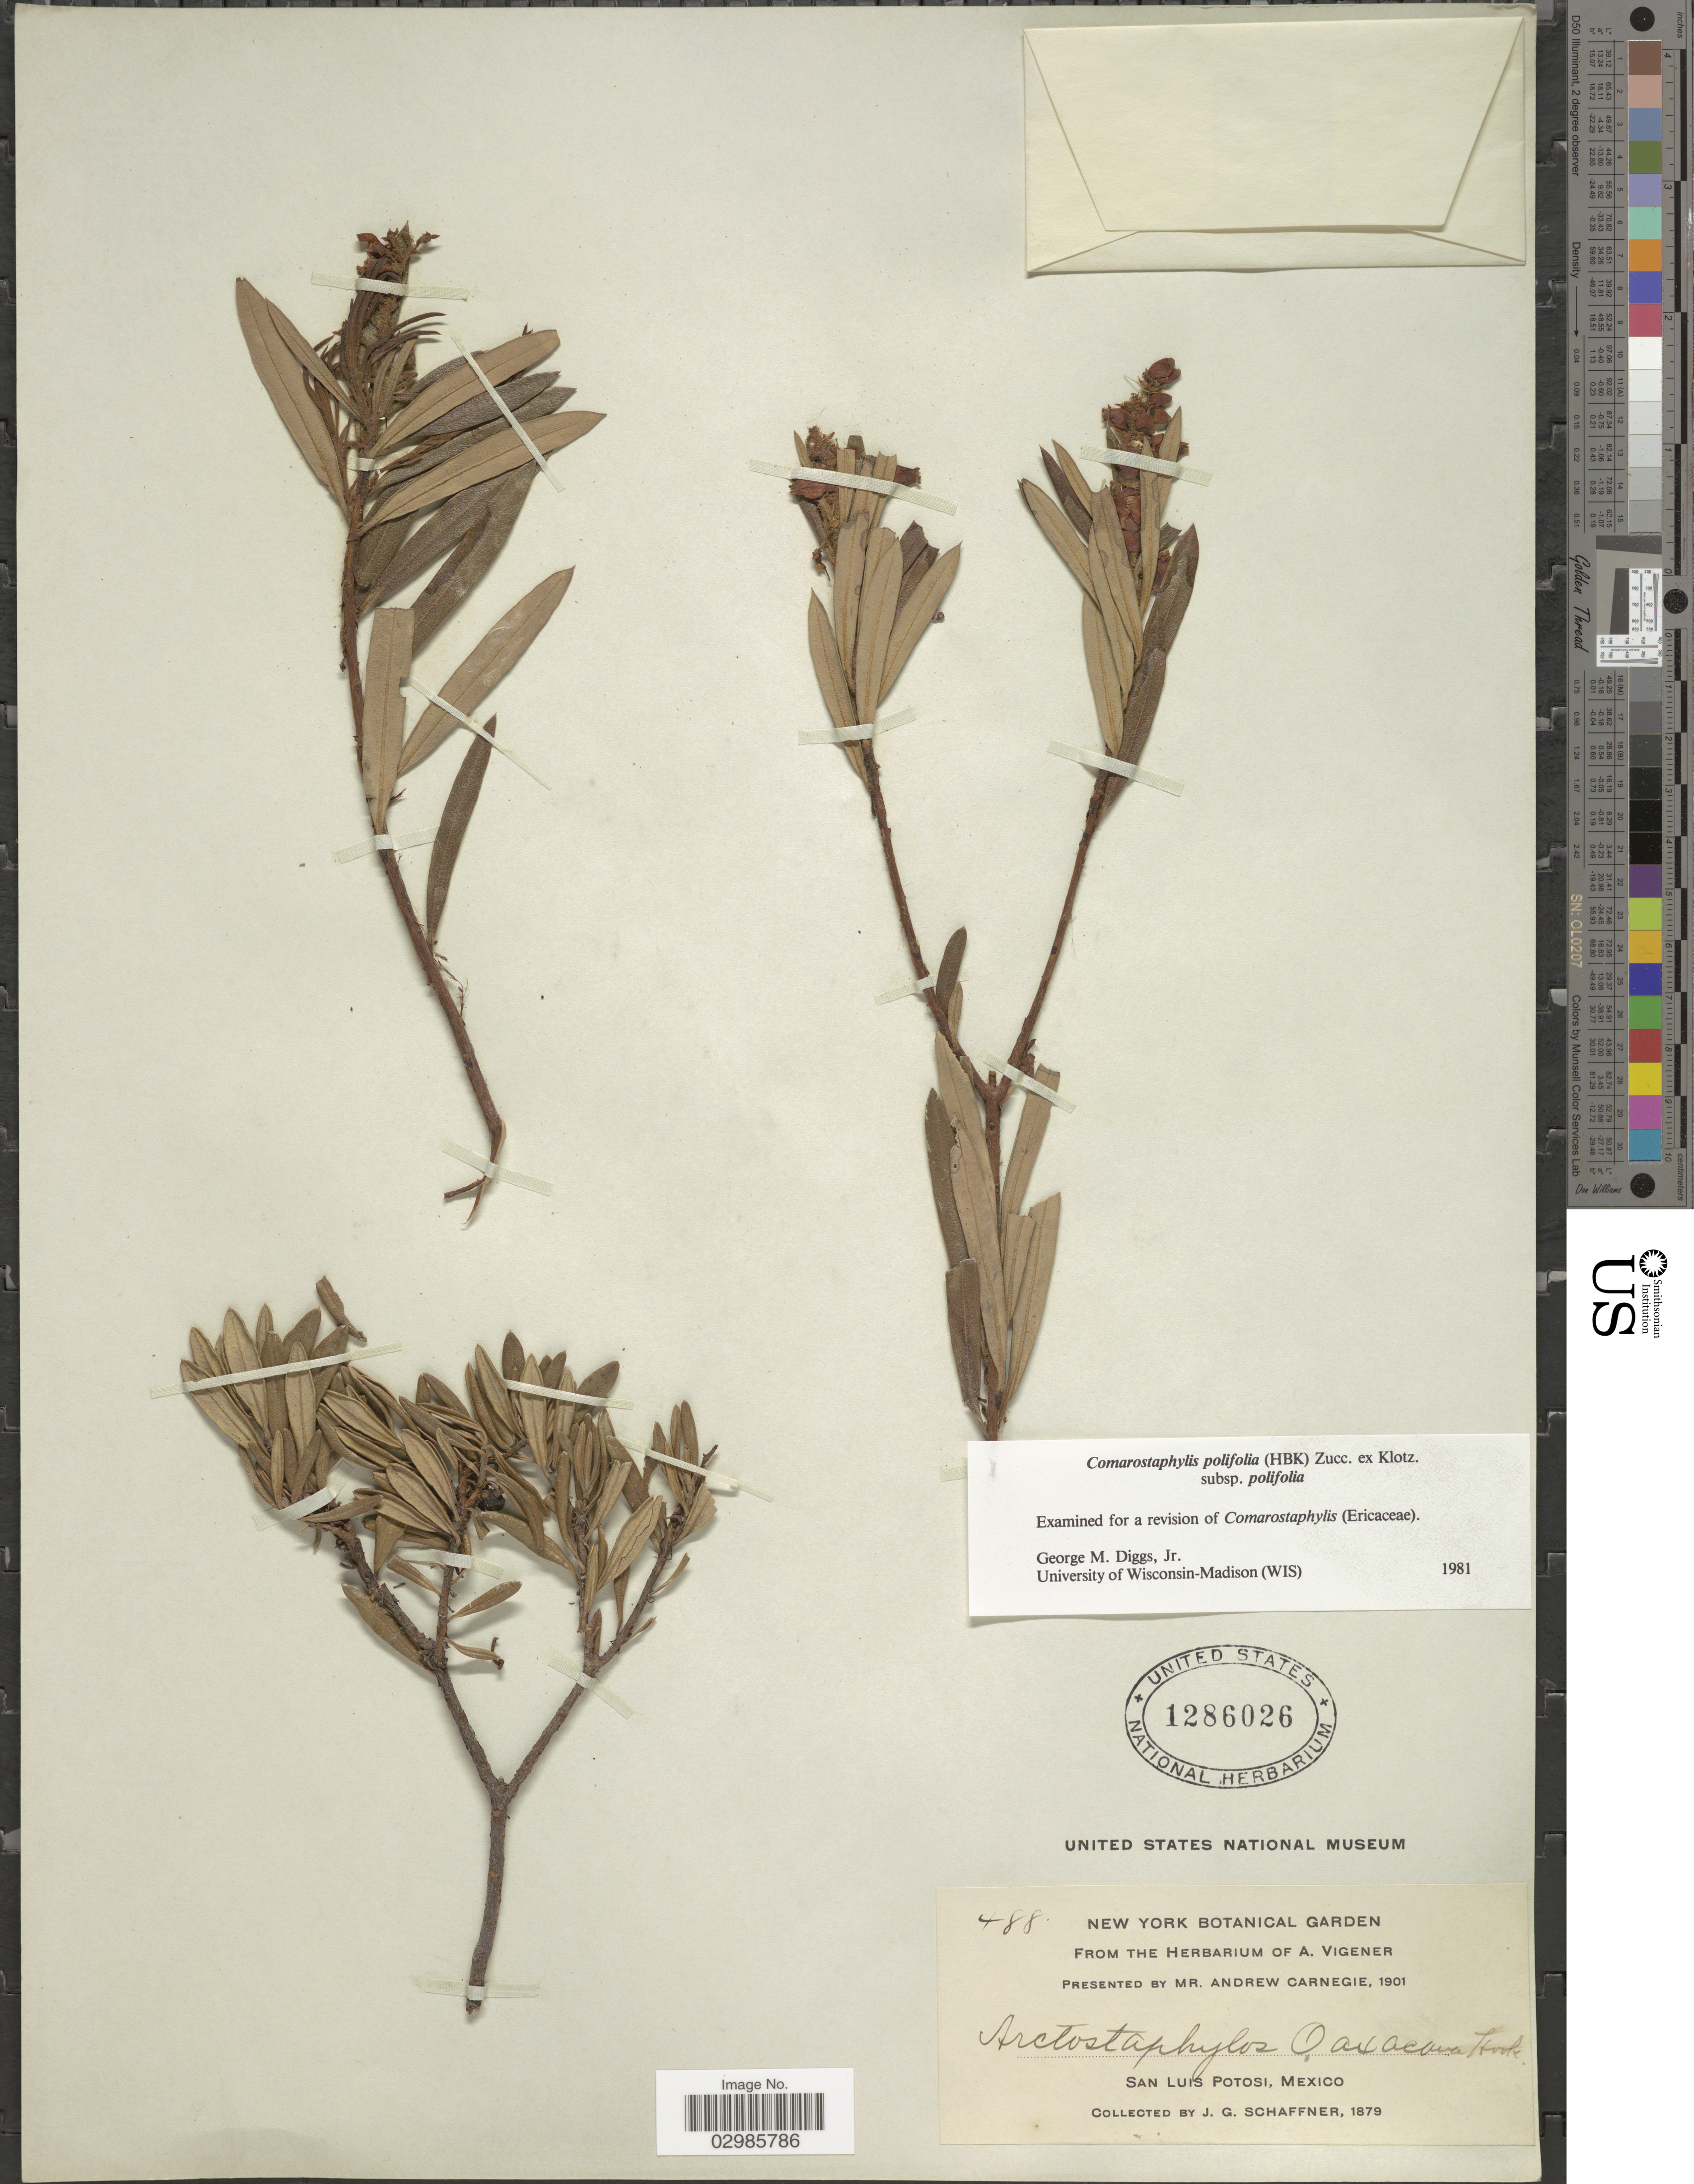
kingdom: Plantae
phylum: Tracheophyta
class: Magnoliopsida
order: Ericales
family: Ericaceae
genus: Comarostaphylis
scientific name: Comarostaphylis polifolia subsp. polifolia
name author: (Kunth) Zucc. ex Klotzsch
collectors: J. G. Schaffner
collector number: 488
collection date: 1879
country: Mexico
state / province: San Luis Potosí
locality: San Luis Potosi, Mexico.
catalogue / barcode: US 1286026